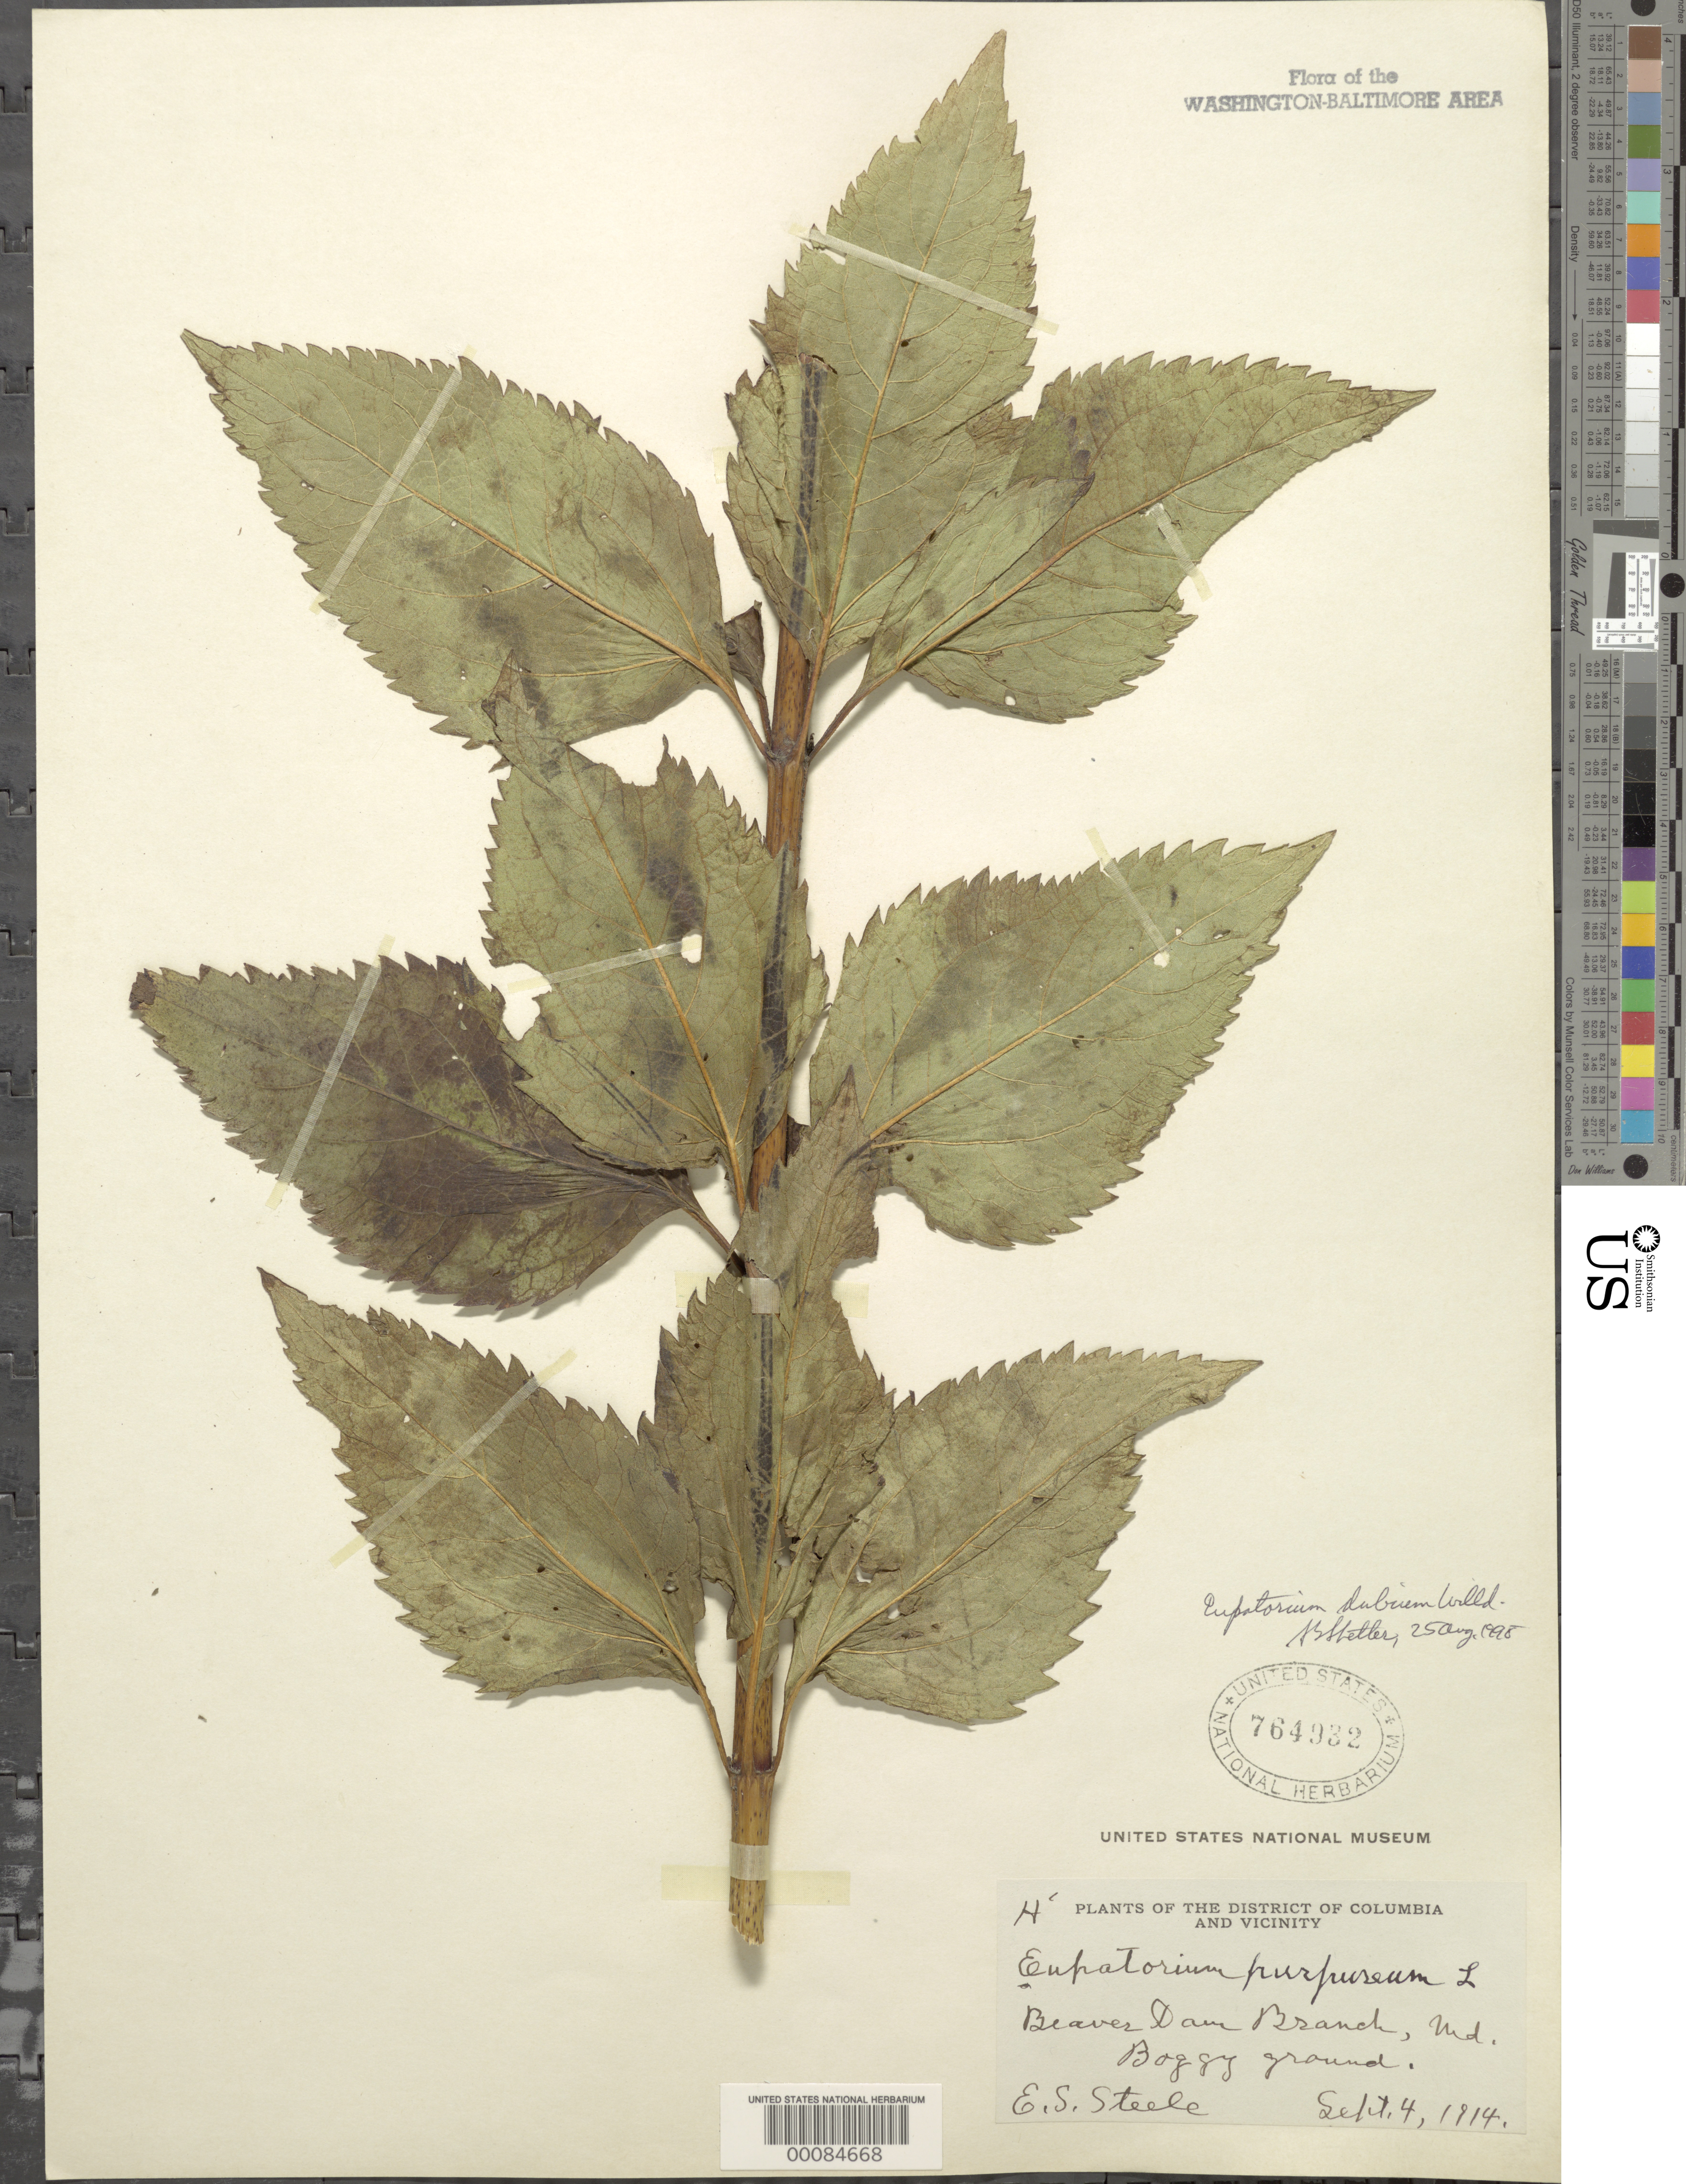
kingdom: Plantae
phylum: Tracheophyta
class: Magnoliopsida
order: Asterales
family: Asteraceae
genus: Eupatorium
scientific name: Eupatorium dubium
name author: Willd. ex Poir.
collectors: E. Steele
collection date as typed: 04 Sep 1914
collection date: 1914-09-04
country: United States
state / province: Maryland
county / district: Prince George's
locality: Beaver Dam Branch, north of Kenilworth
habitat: Boggy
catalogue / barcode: US 764932